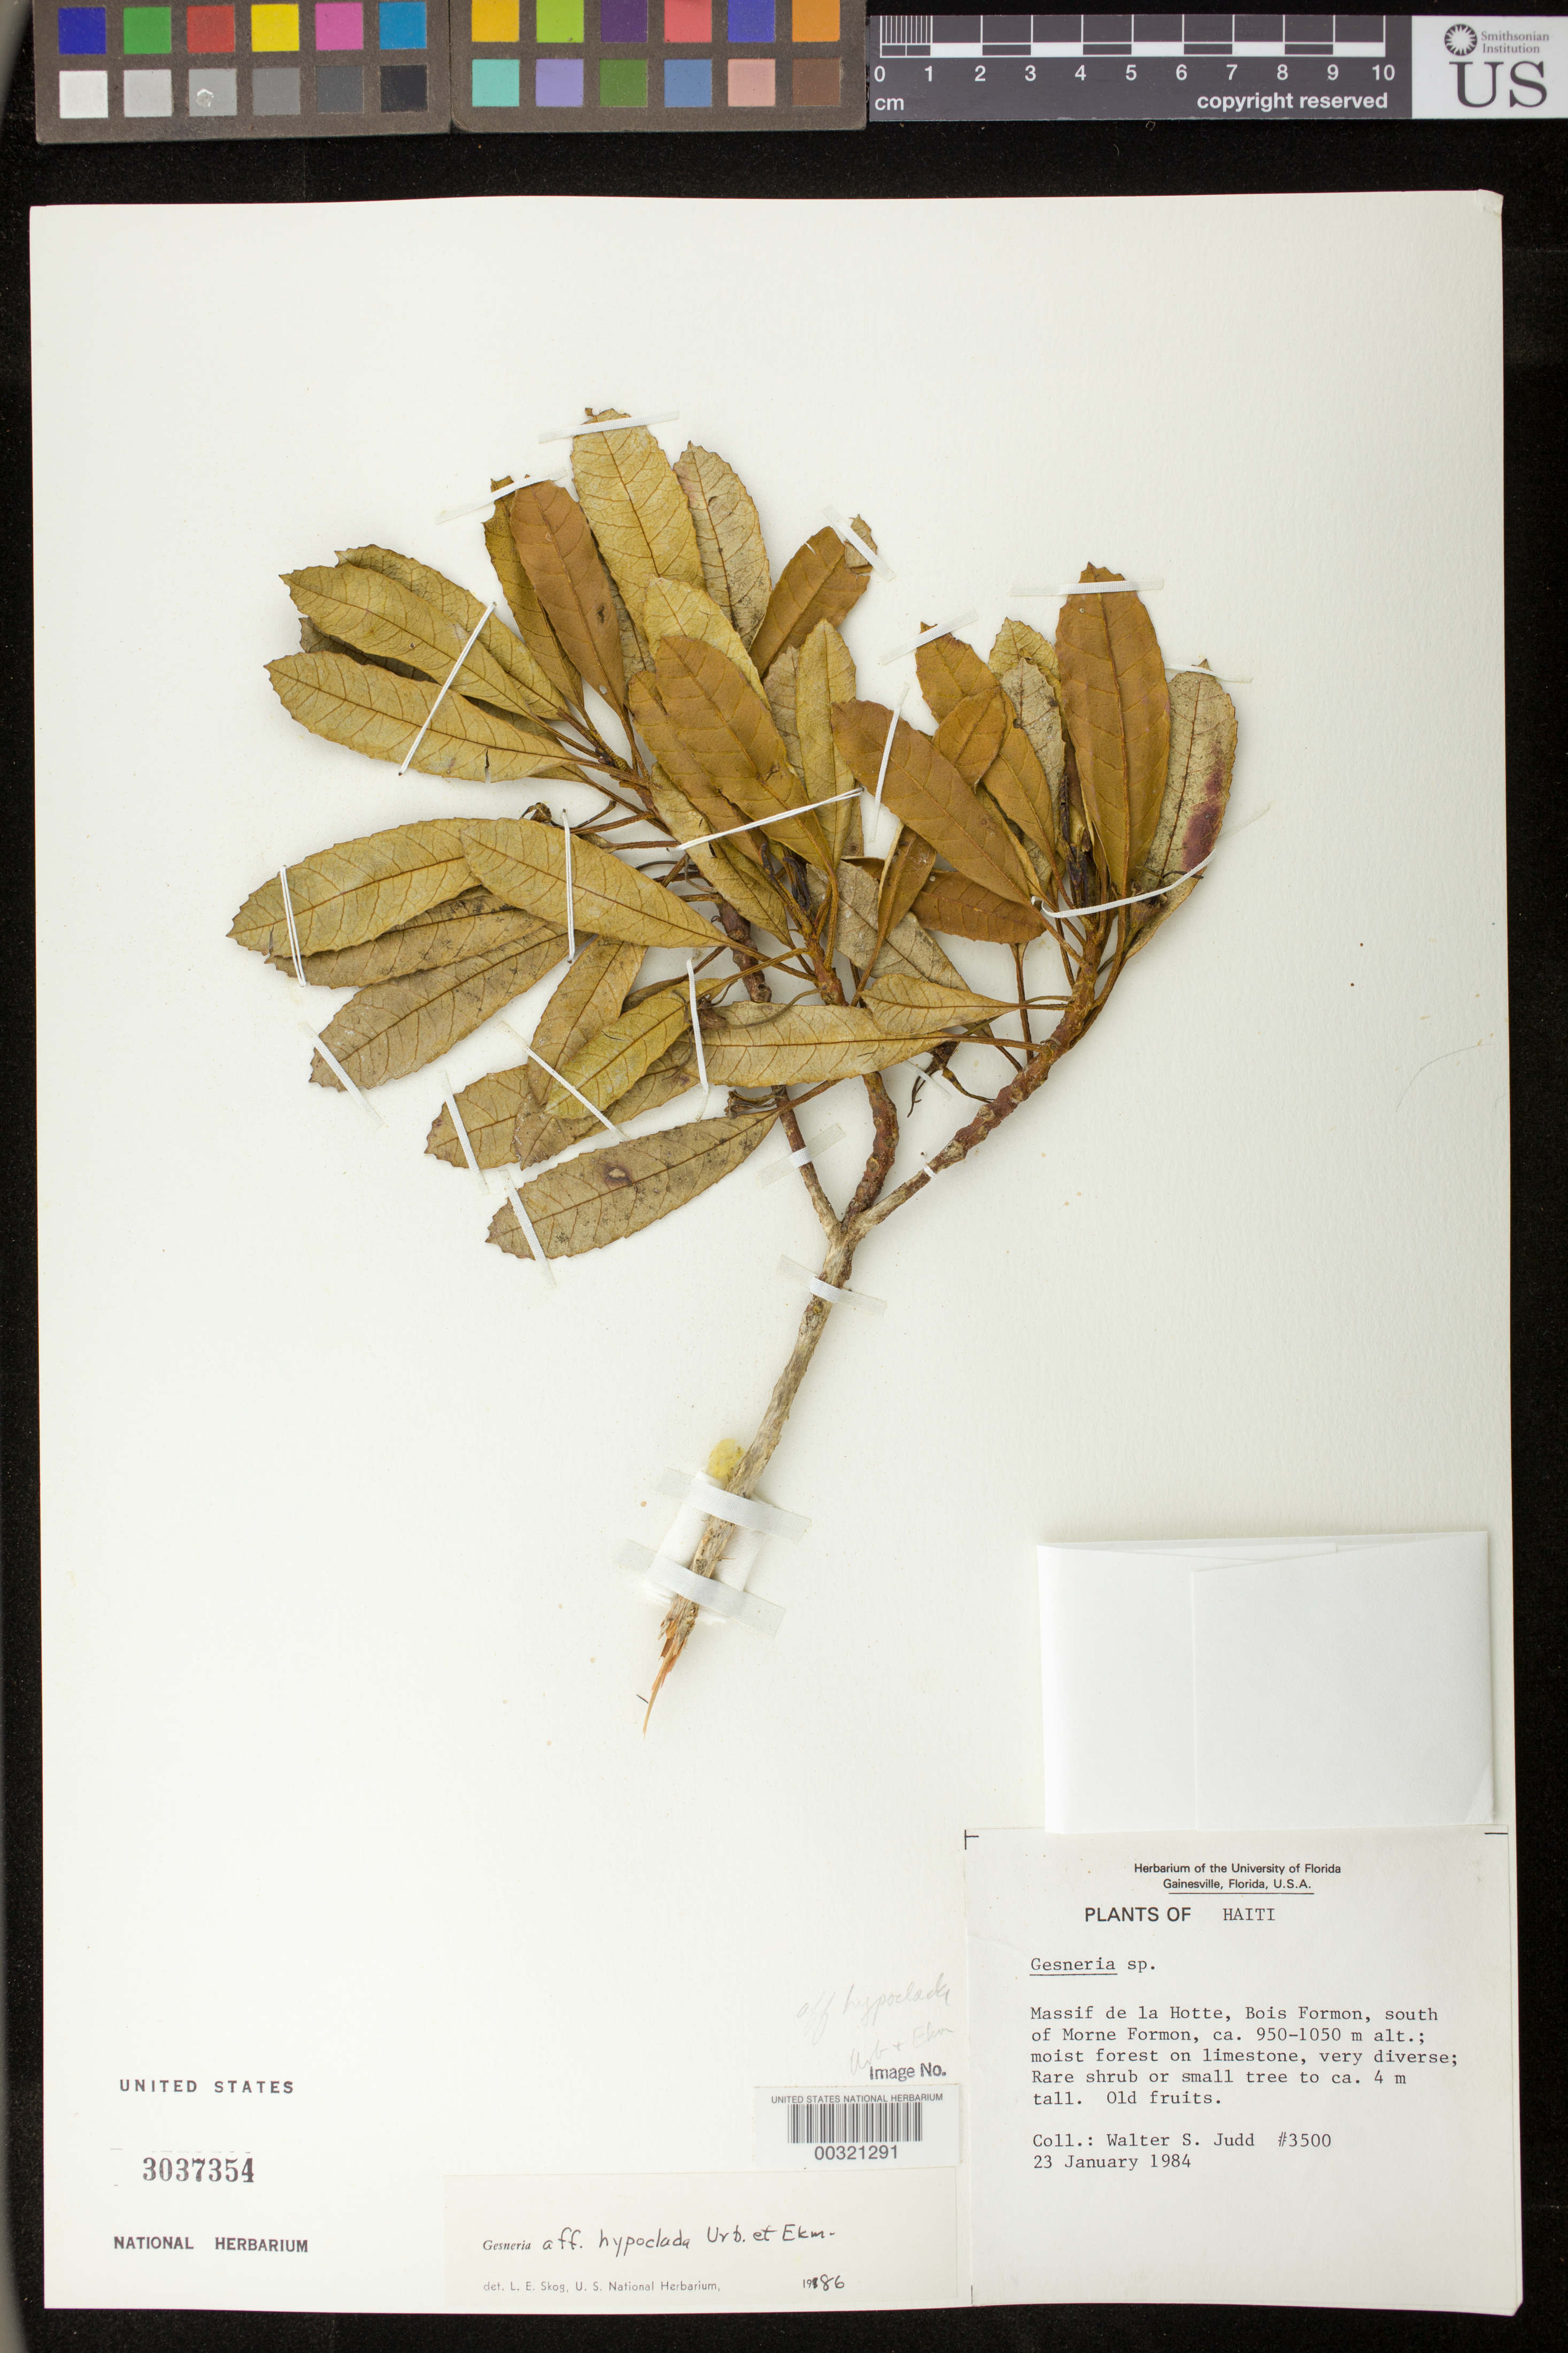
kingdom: Plantae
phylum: Tracheophyta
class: Magnoliopsida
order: Lamiales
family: Gesneriaceae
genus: Gesneria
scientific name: Gesneria hypoclada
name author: Urb. & Ekman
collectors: W. S. Judd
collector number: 3500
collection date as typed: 23 Jan 1984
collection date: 1984-01-23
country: Haiti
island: Hispaniola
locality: Massif de La Hotte, Bois Formon, S of Morne Formon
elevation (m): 950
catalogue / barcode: US 3037354